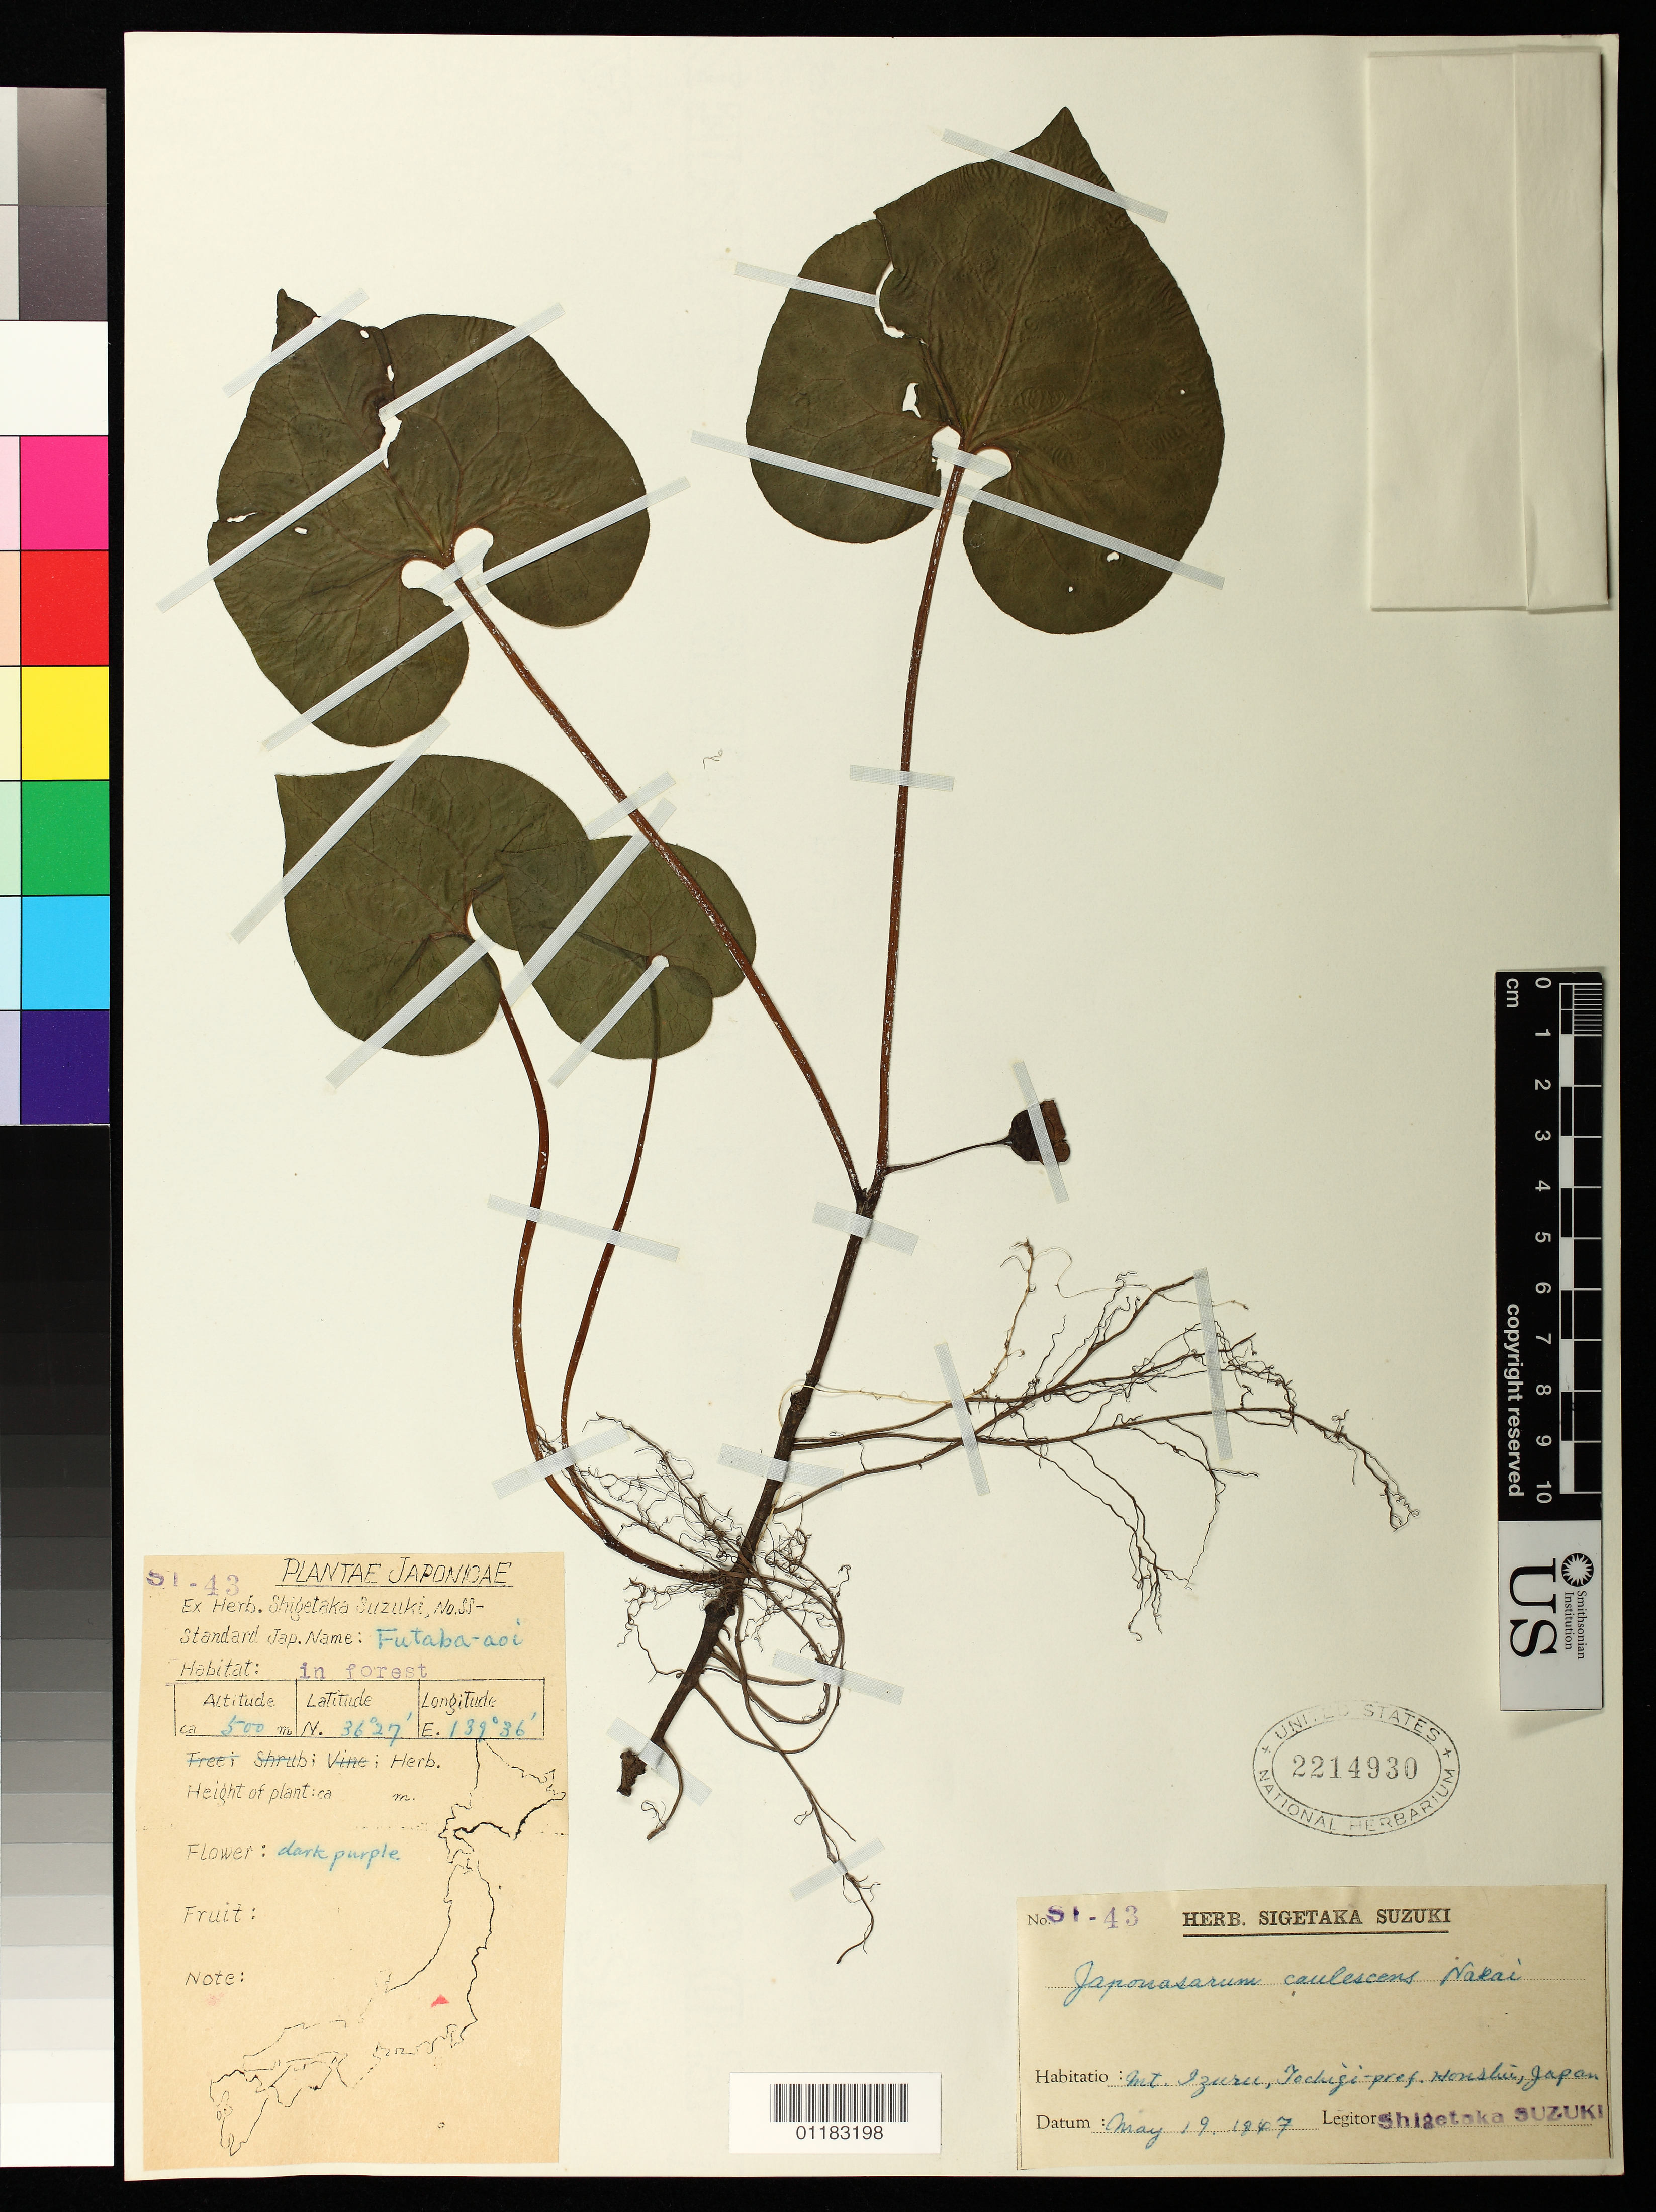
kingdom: Plantae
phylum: Tracheophyta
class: Magnoliopsida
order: Piperales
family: Aristolochiaceae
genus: Asarum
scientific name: Asarum caulescens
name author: Maxim.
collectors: S. Suzuki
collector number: S143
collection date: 1947-05-19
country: Japan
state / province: Totigi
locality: Mt Izuru, Tochigi-pref. Honshu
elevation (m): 500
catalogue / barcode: US 2214930